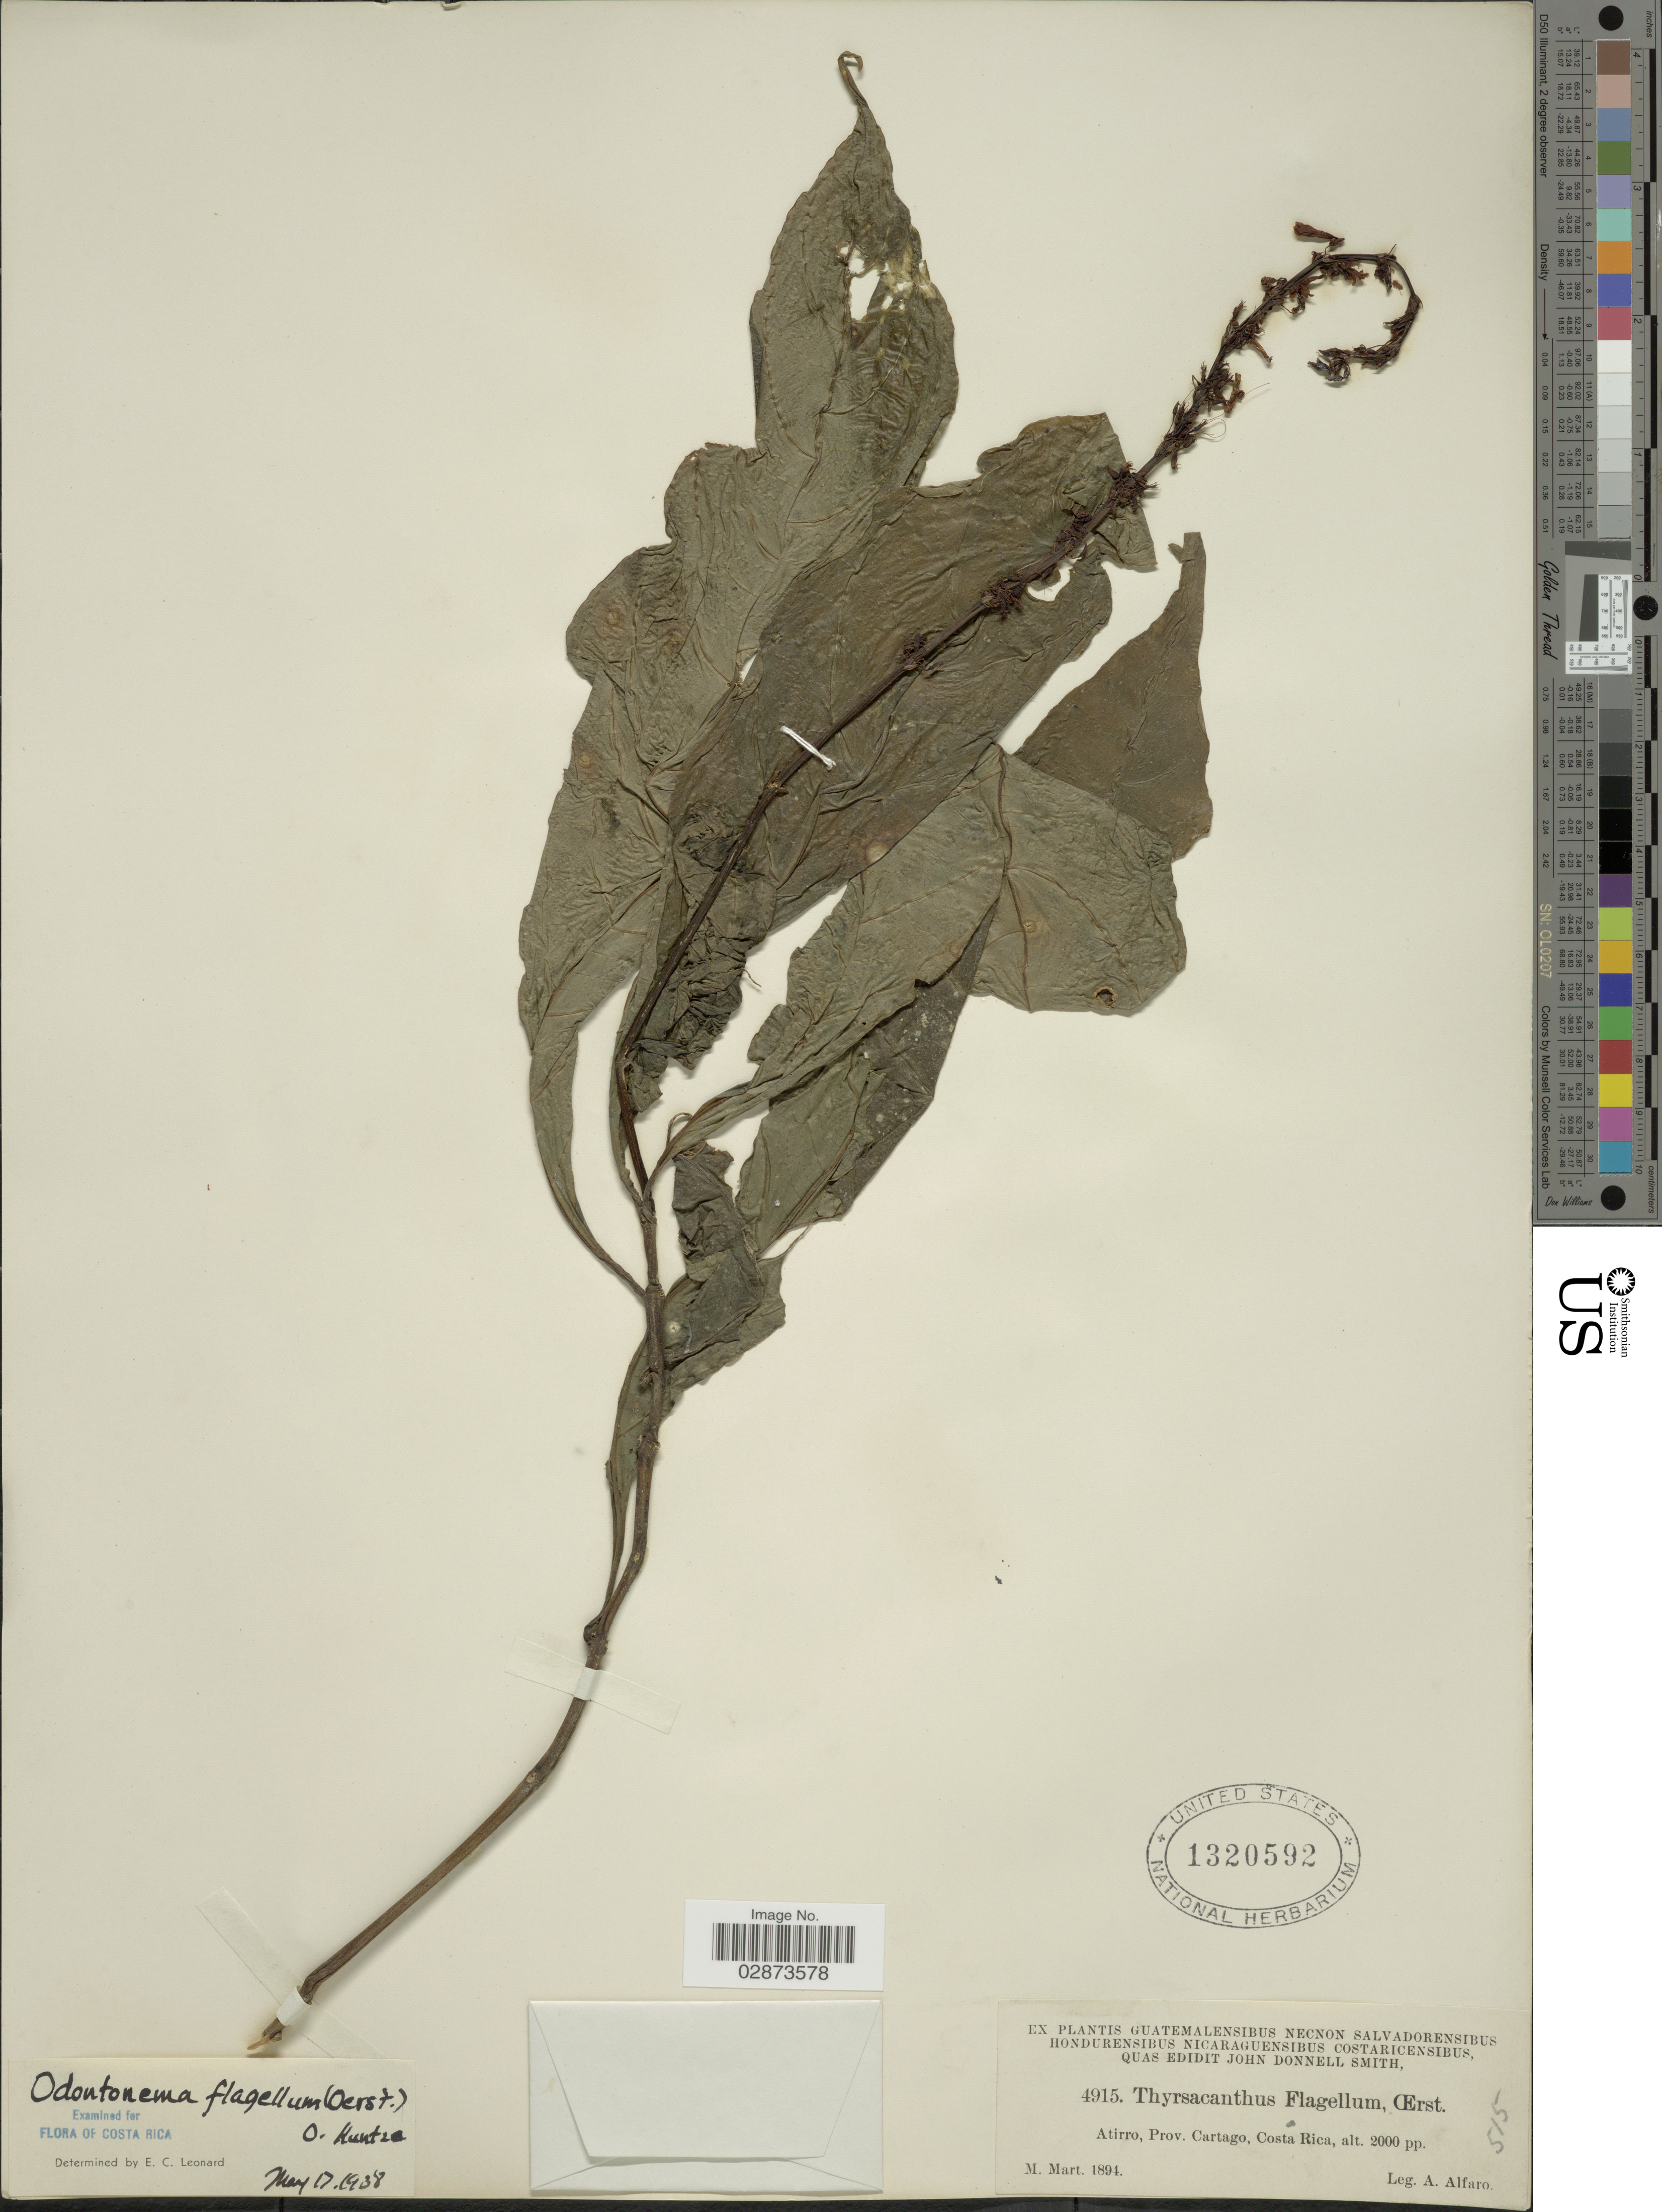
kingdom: Plantae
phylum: Tracheophyta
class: Magnoliopsida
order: Lamiales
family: Acanthaceae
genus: Odontonema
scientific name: Odontonema tubaeforme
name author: (Bertol.) Kuntze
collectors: A. Alfaro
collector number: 4915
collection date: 1894-03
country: Costa Rica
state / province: Cartago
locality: Atirro, Prov. Cartago.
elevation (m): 610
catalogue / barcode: US 1320592